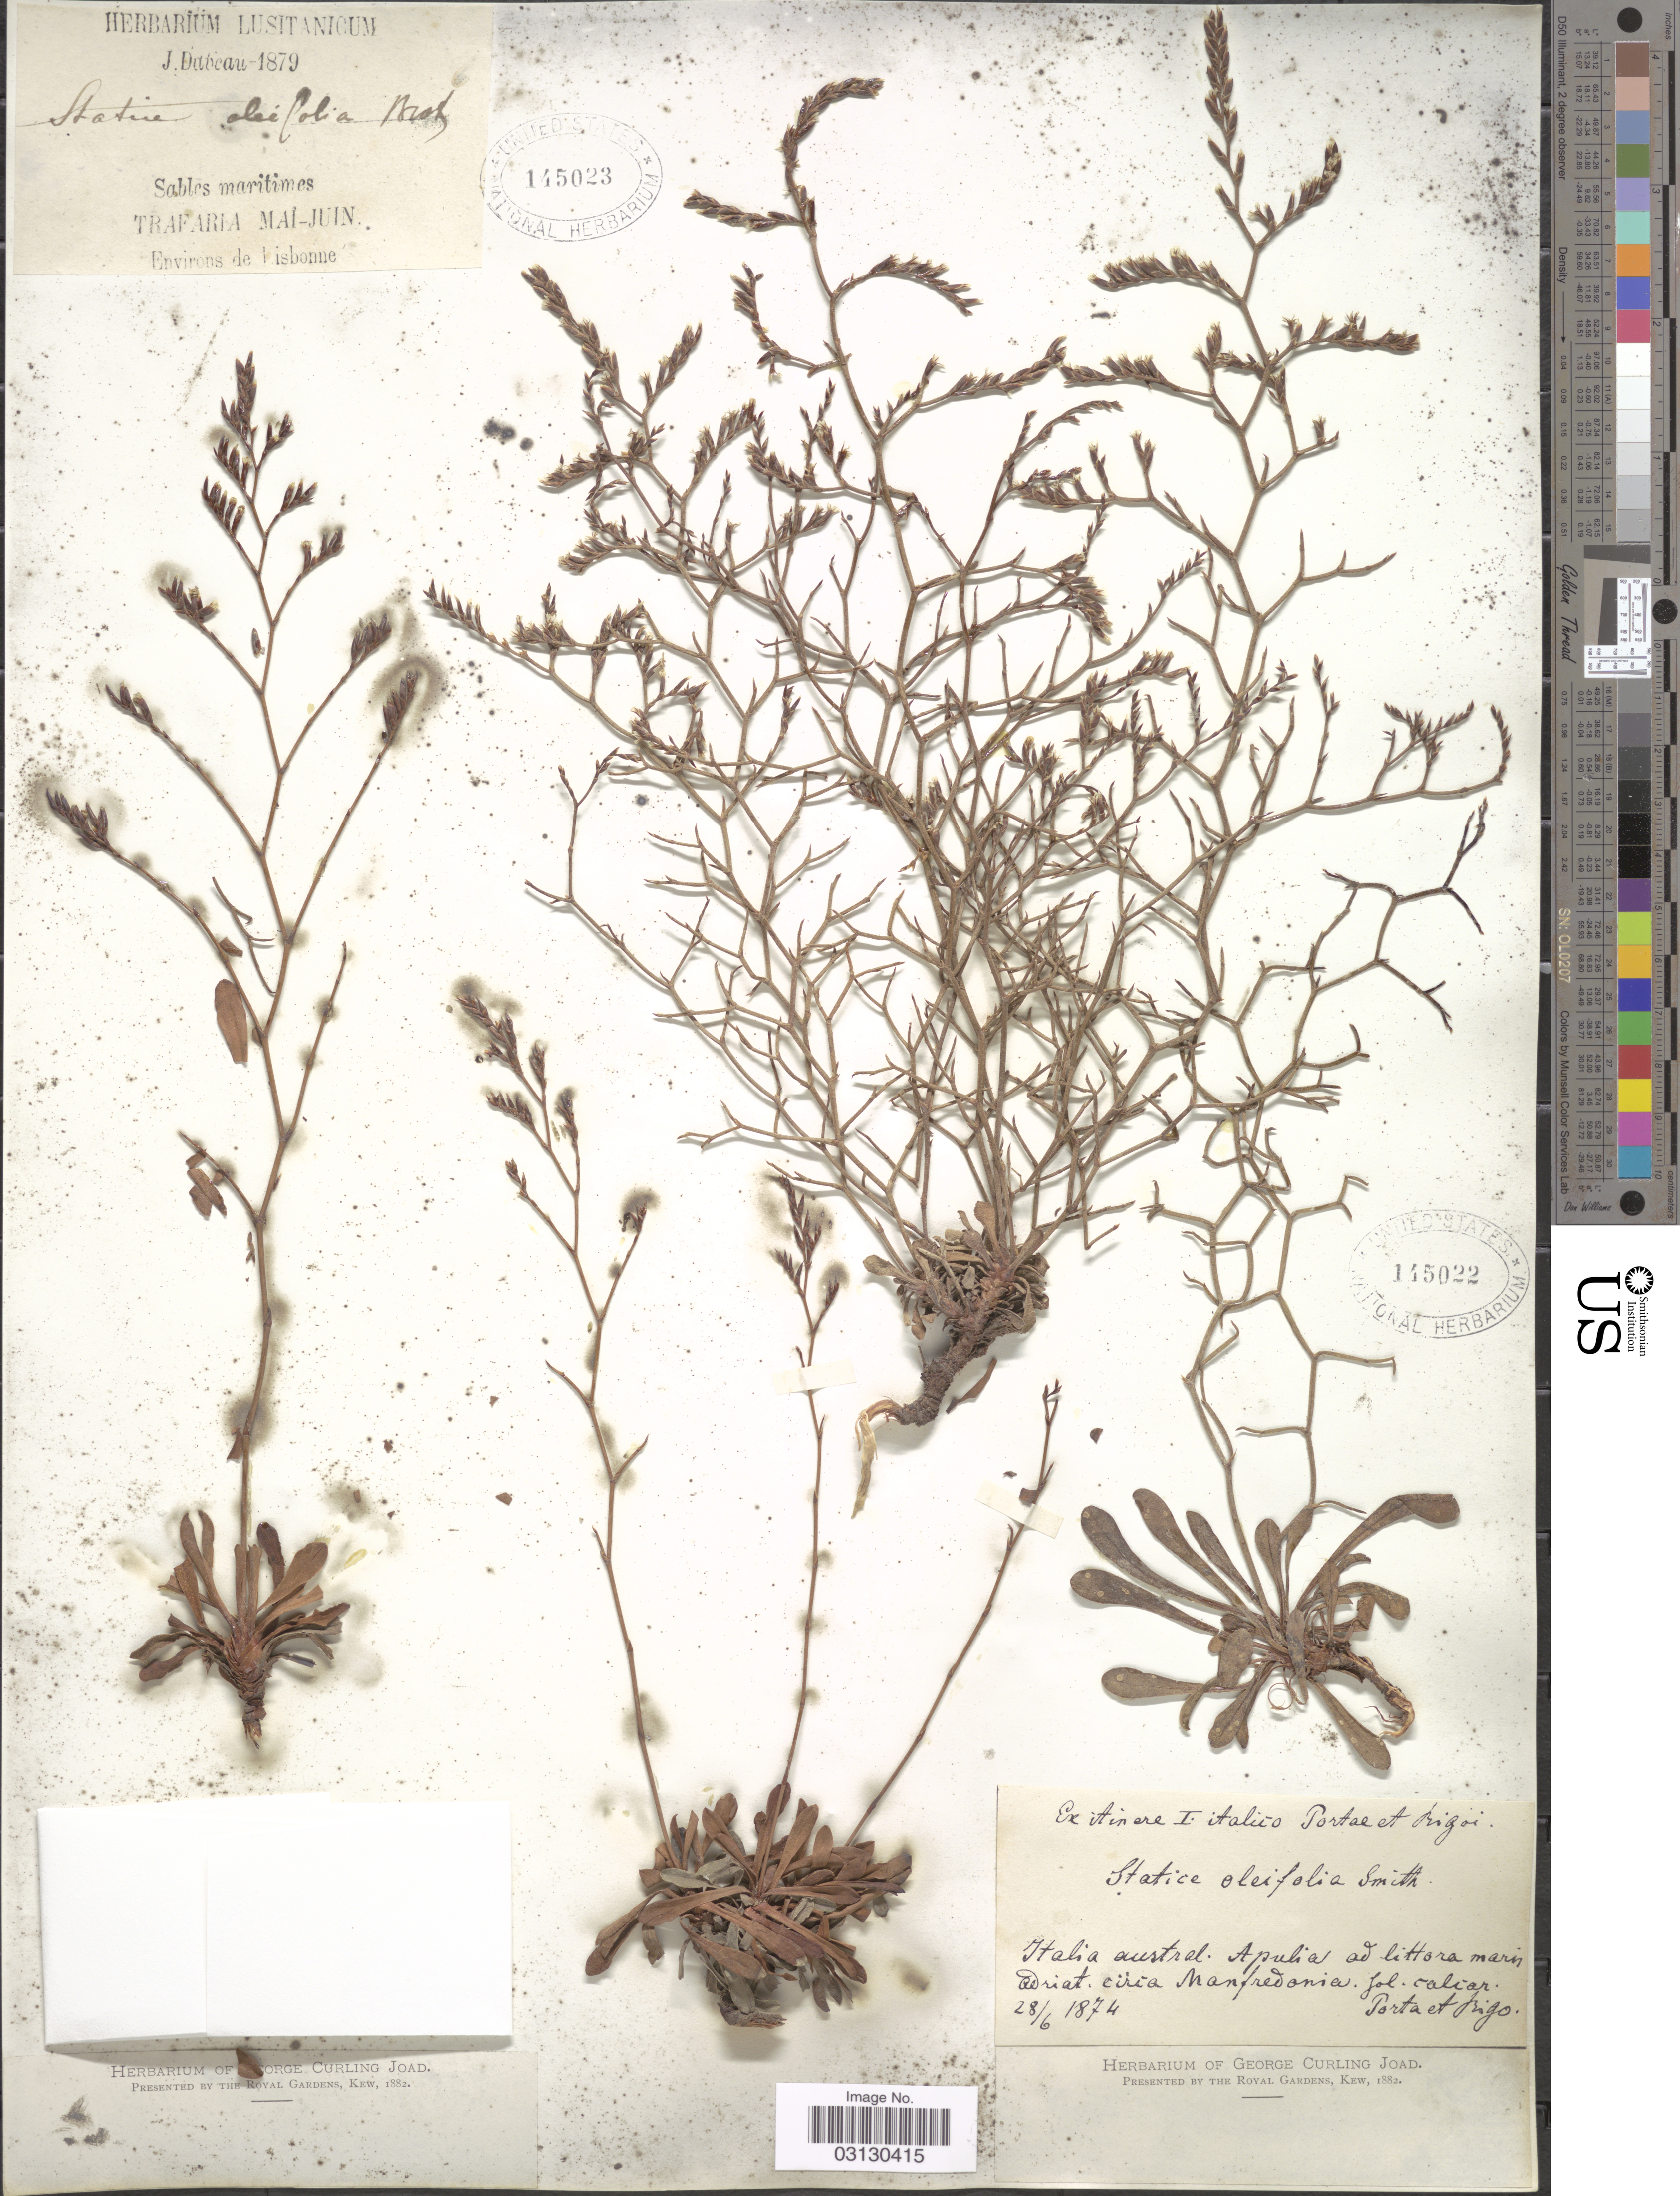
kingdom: Plantae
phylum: Tracheophyta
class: Magnoliopsida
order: Caryophyllales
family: Plumbaginaceae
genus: Limonium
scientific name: Limonium oleifolium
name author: Mill.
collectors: -- Porta & -- Rigo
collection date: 1874-06-28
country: Italy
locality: Italia austral. Apulia ad littora mari adriat. circa Manfredonia. fol. calcar.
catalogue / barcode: US 145022